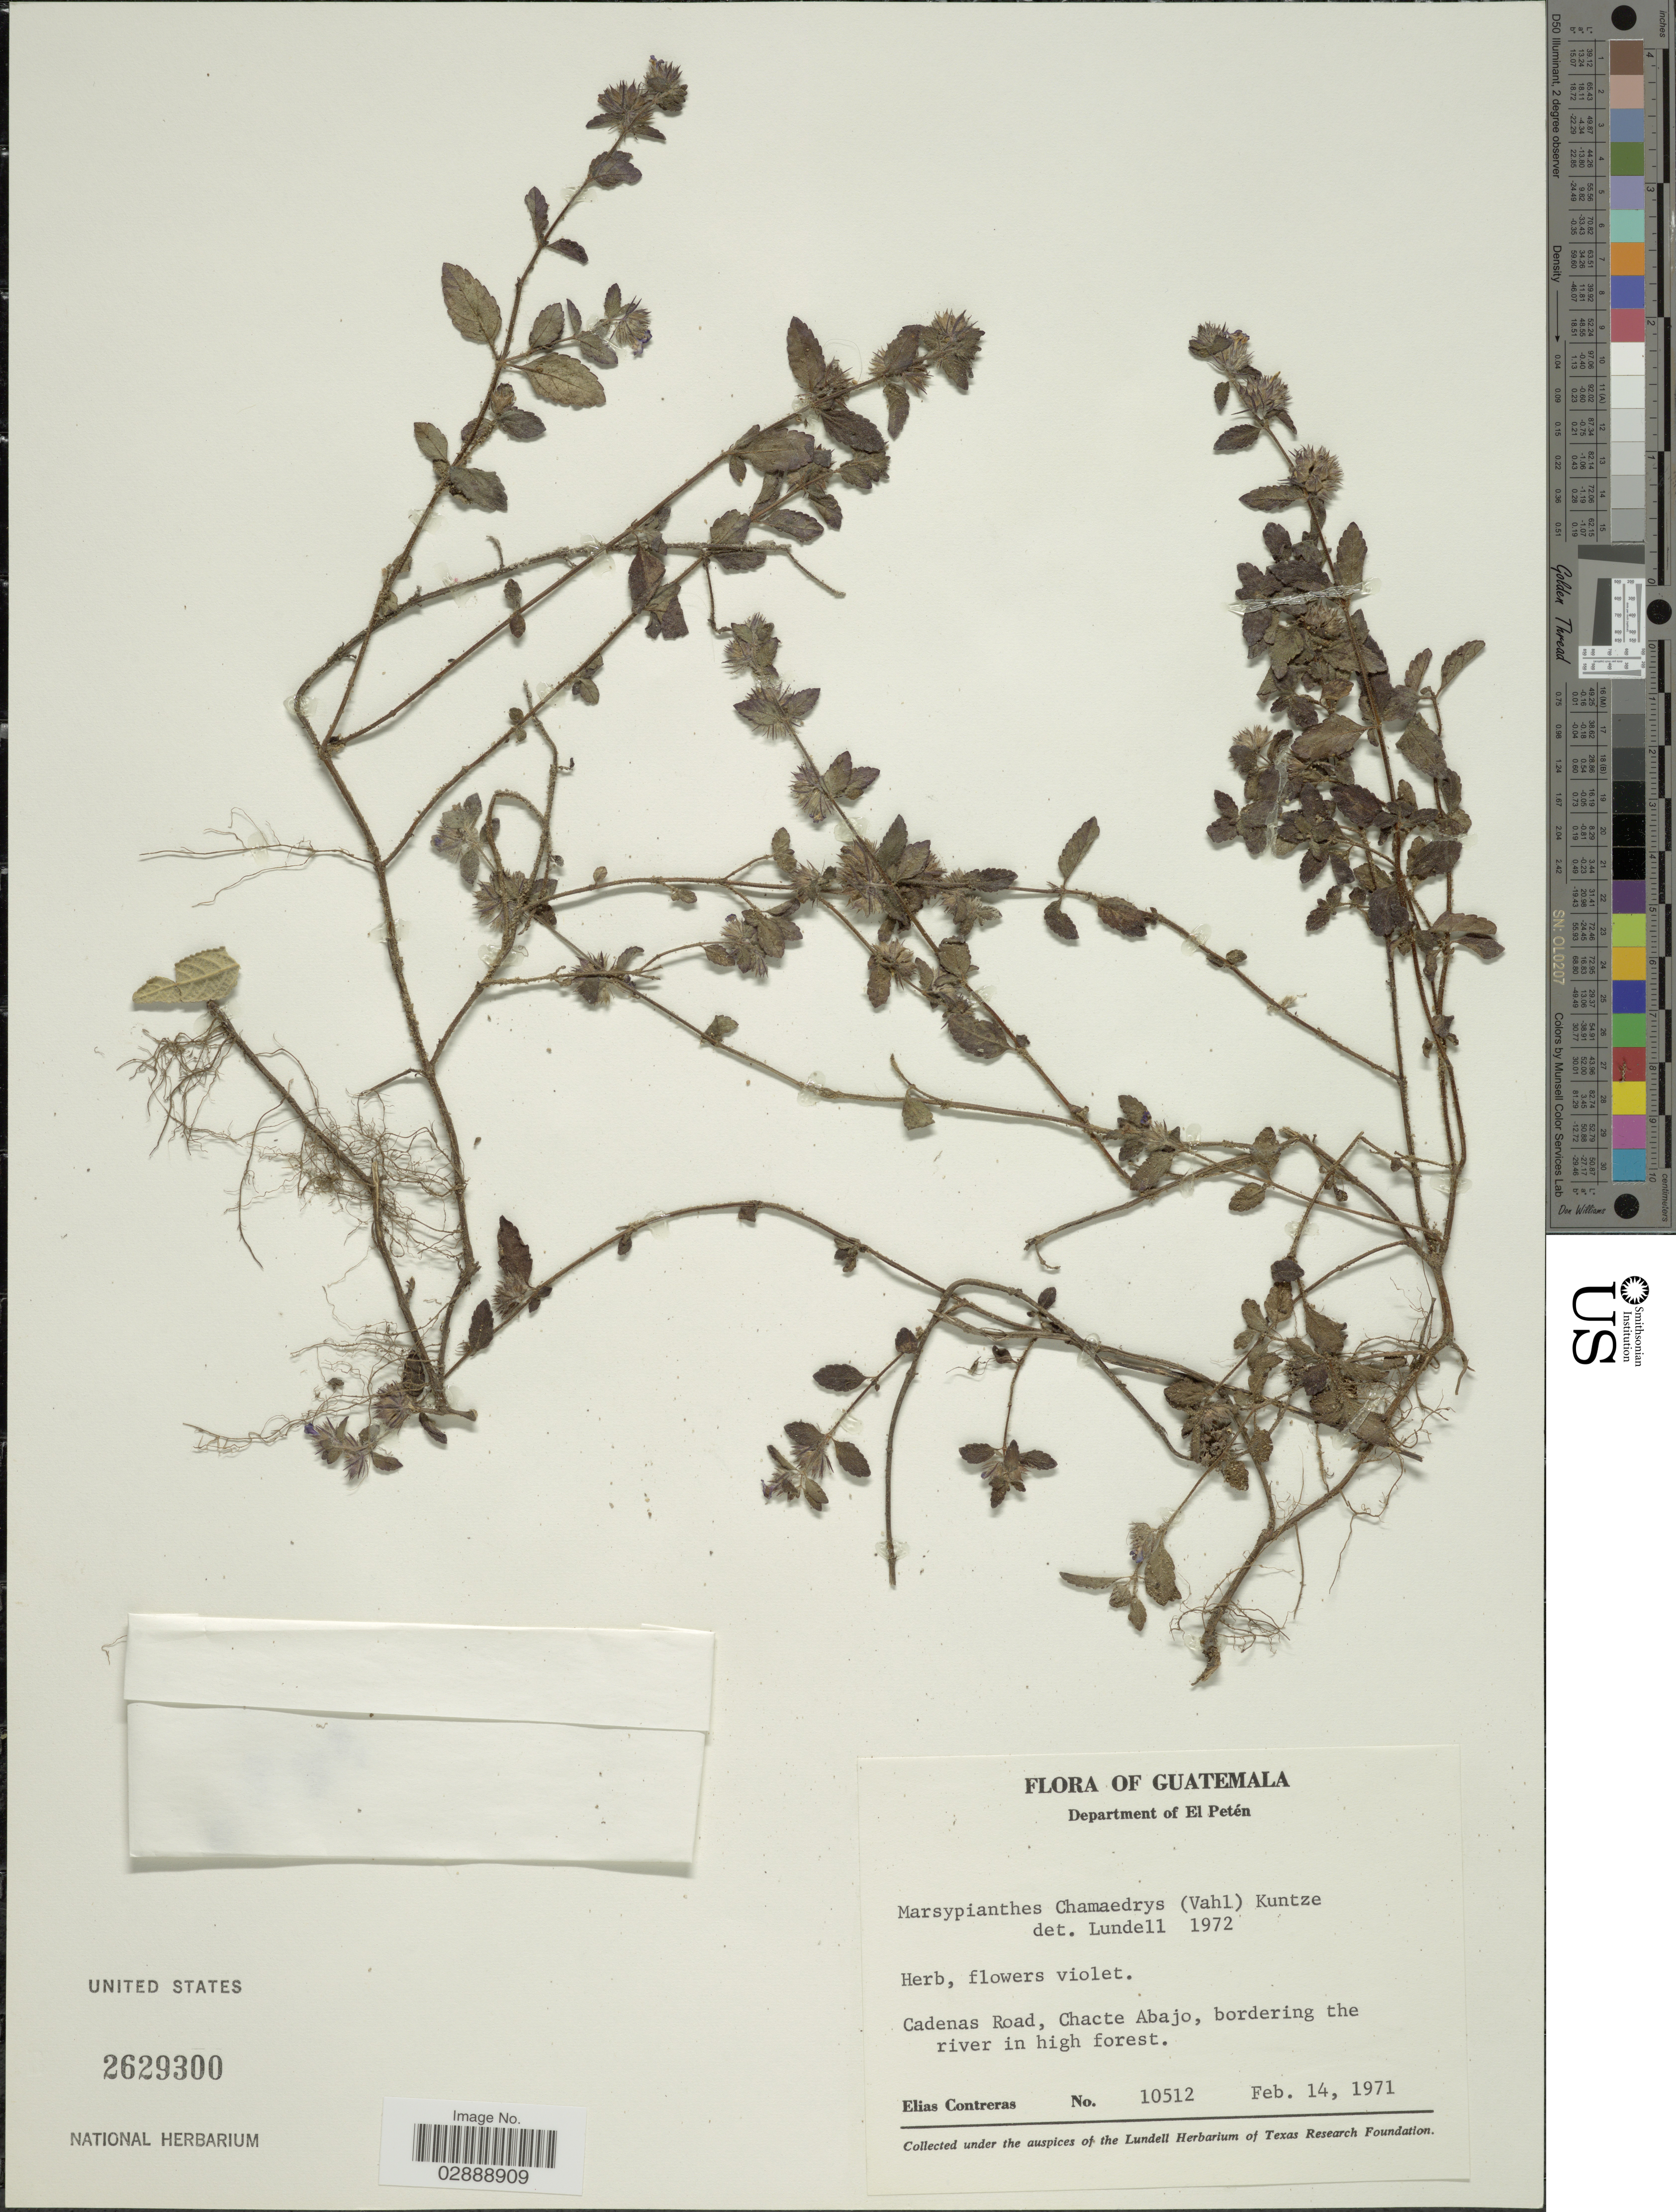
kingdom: Plantae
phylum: Tracheophyta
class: Magnoliopsida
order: Lamiales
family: Lamiaceae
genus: Marsypianthes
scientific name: Marsypianthes chamaedrys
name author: (Vahl) Kuntze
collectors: E. Contreras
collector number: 10512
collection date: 1971-02-14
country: Guatemala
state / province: El Petén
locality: Department of El Petén. Cadenas Road, Chacte Abajo.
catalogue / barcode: US 2629300